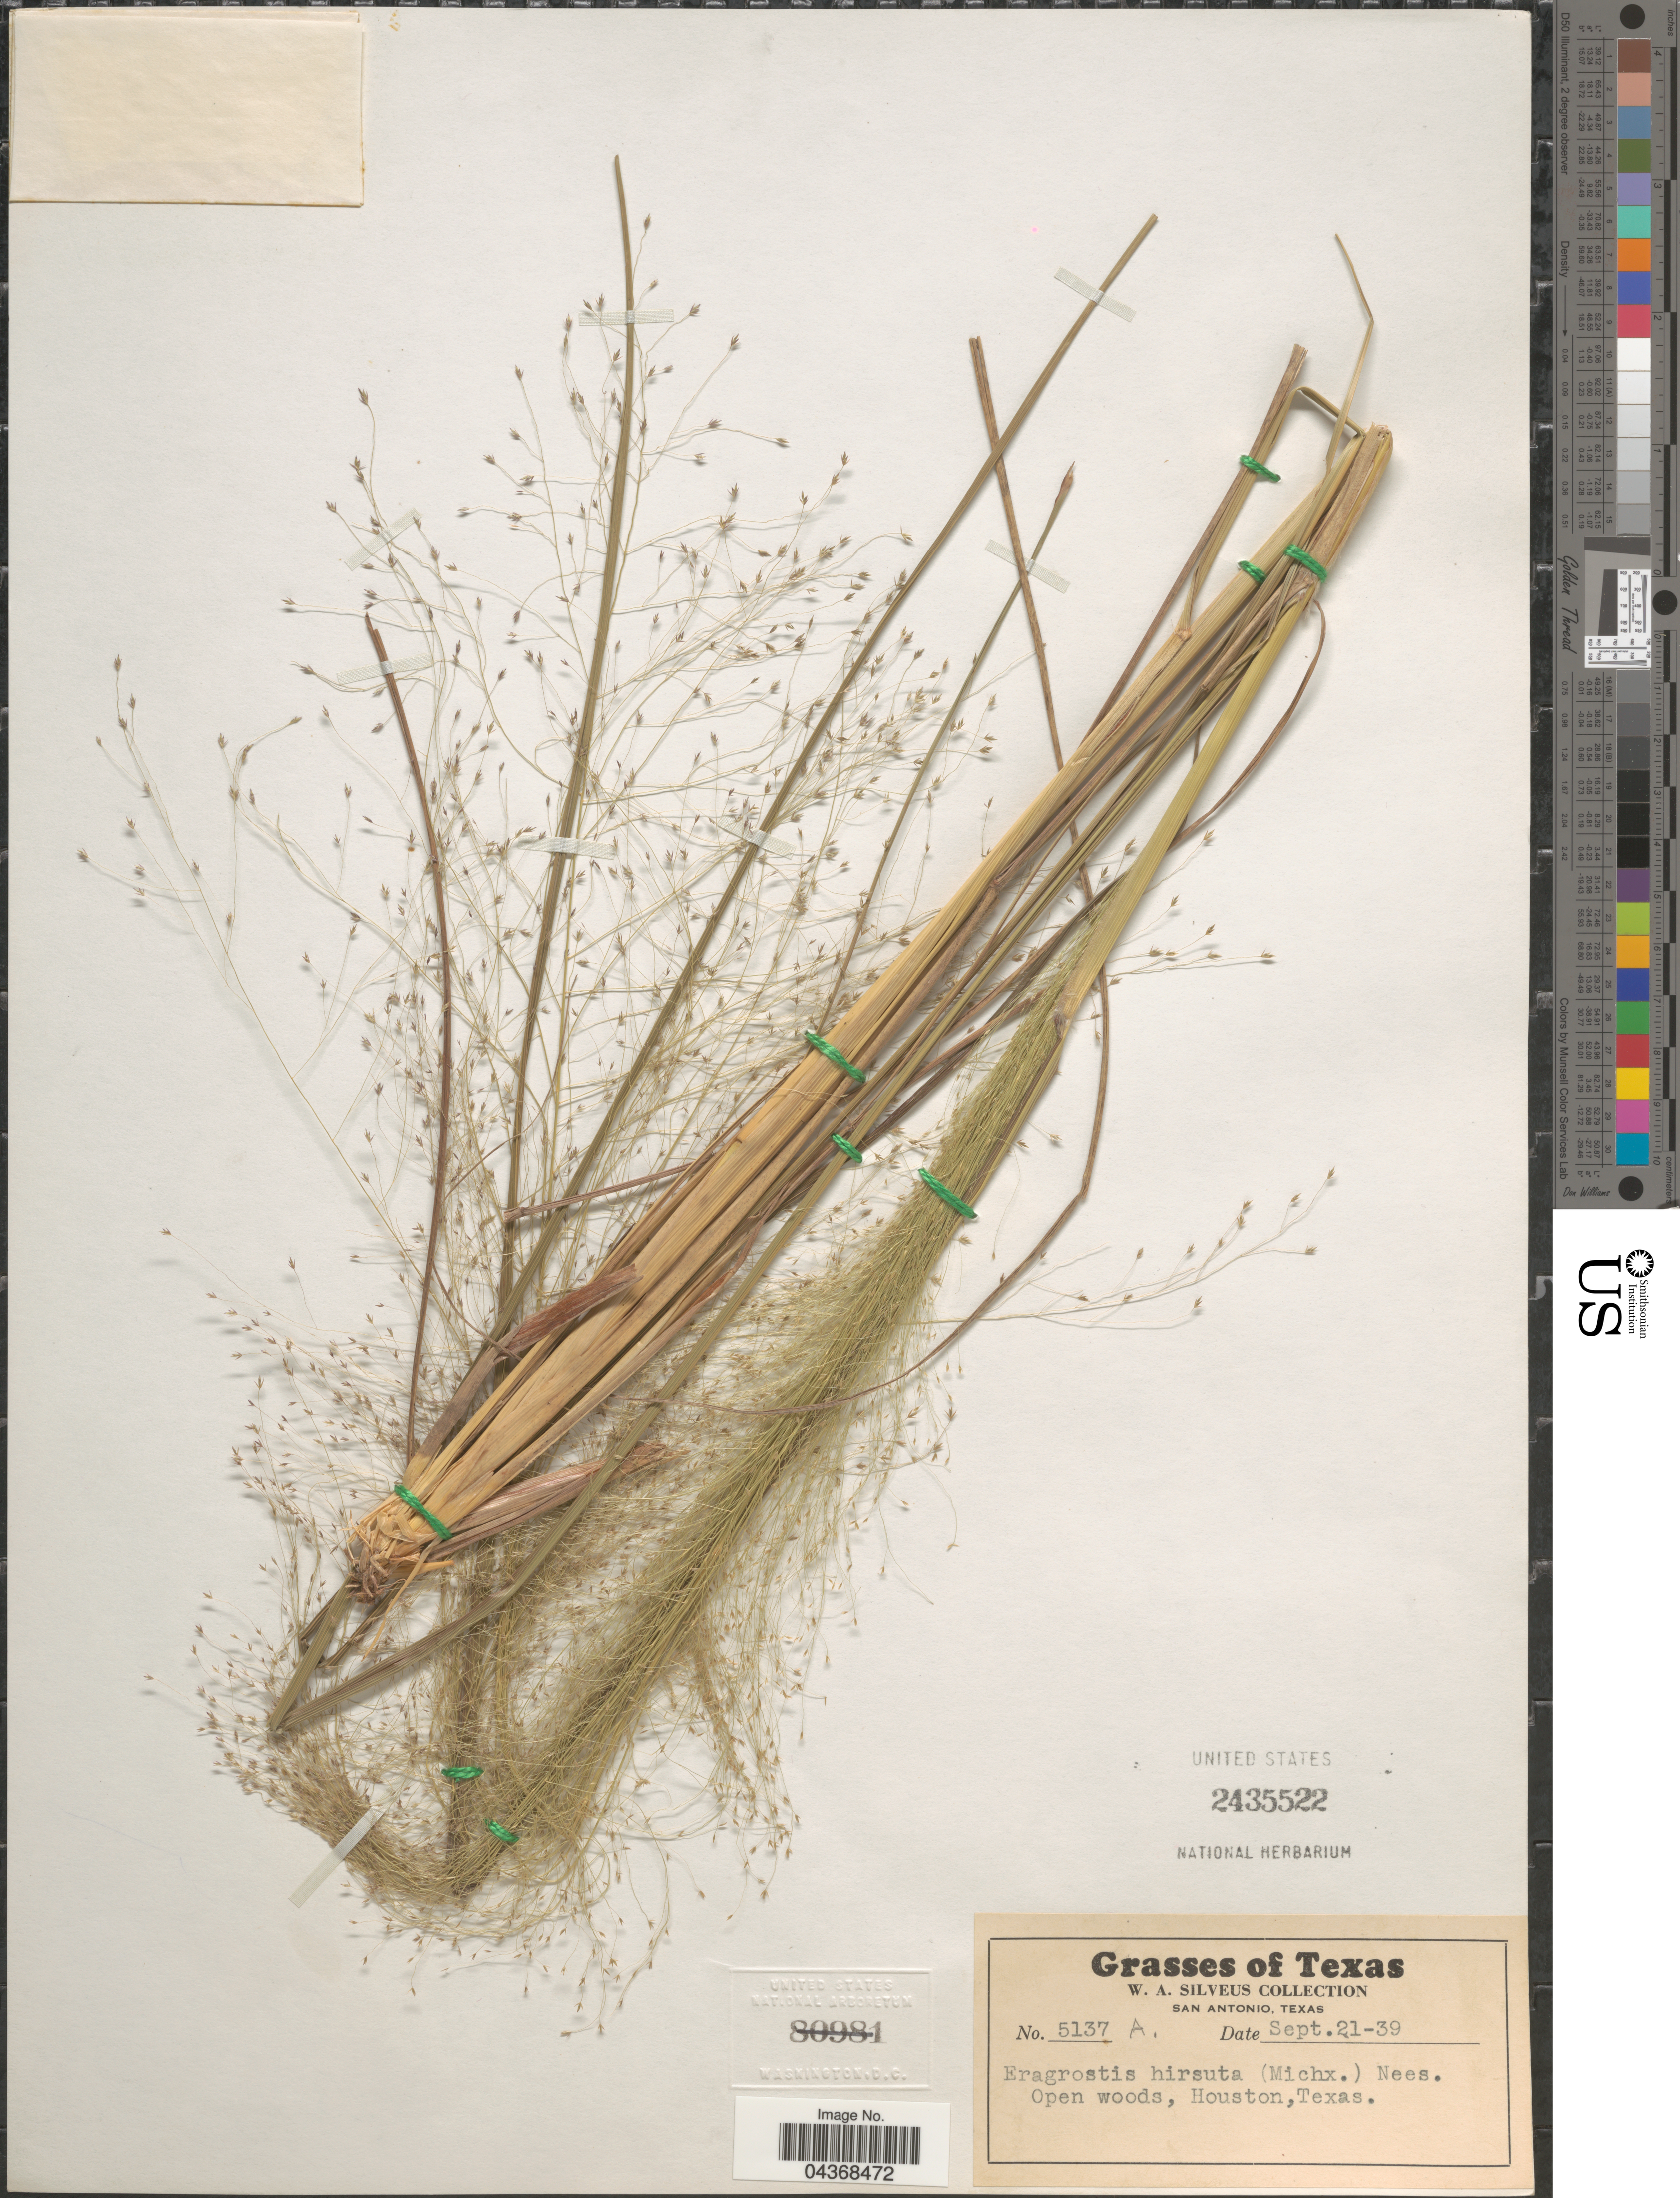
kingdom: Plantae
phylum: Tracheophyta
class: Liliopsida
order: Poales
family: Poaceae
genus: Eragrostis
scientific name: Eragrostis hirsuta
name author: (Michx.) Nees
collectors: W. Silveus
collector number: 5137A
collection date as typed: Transcribed d/m/y: 21/9/39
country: United States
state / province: Texas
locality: Houston.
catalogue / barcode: US 2435522